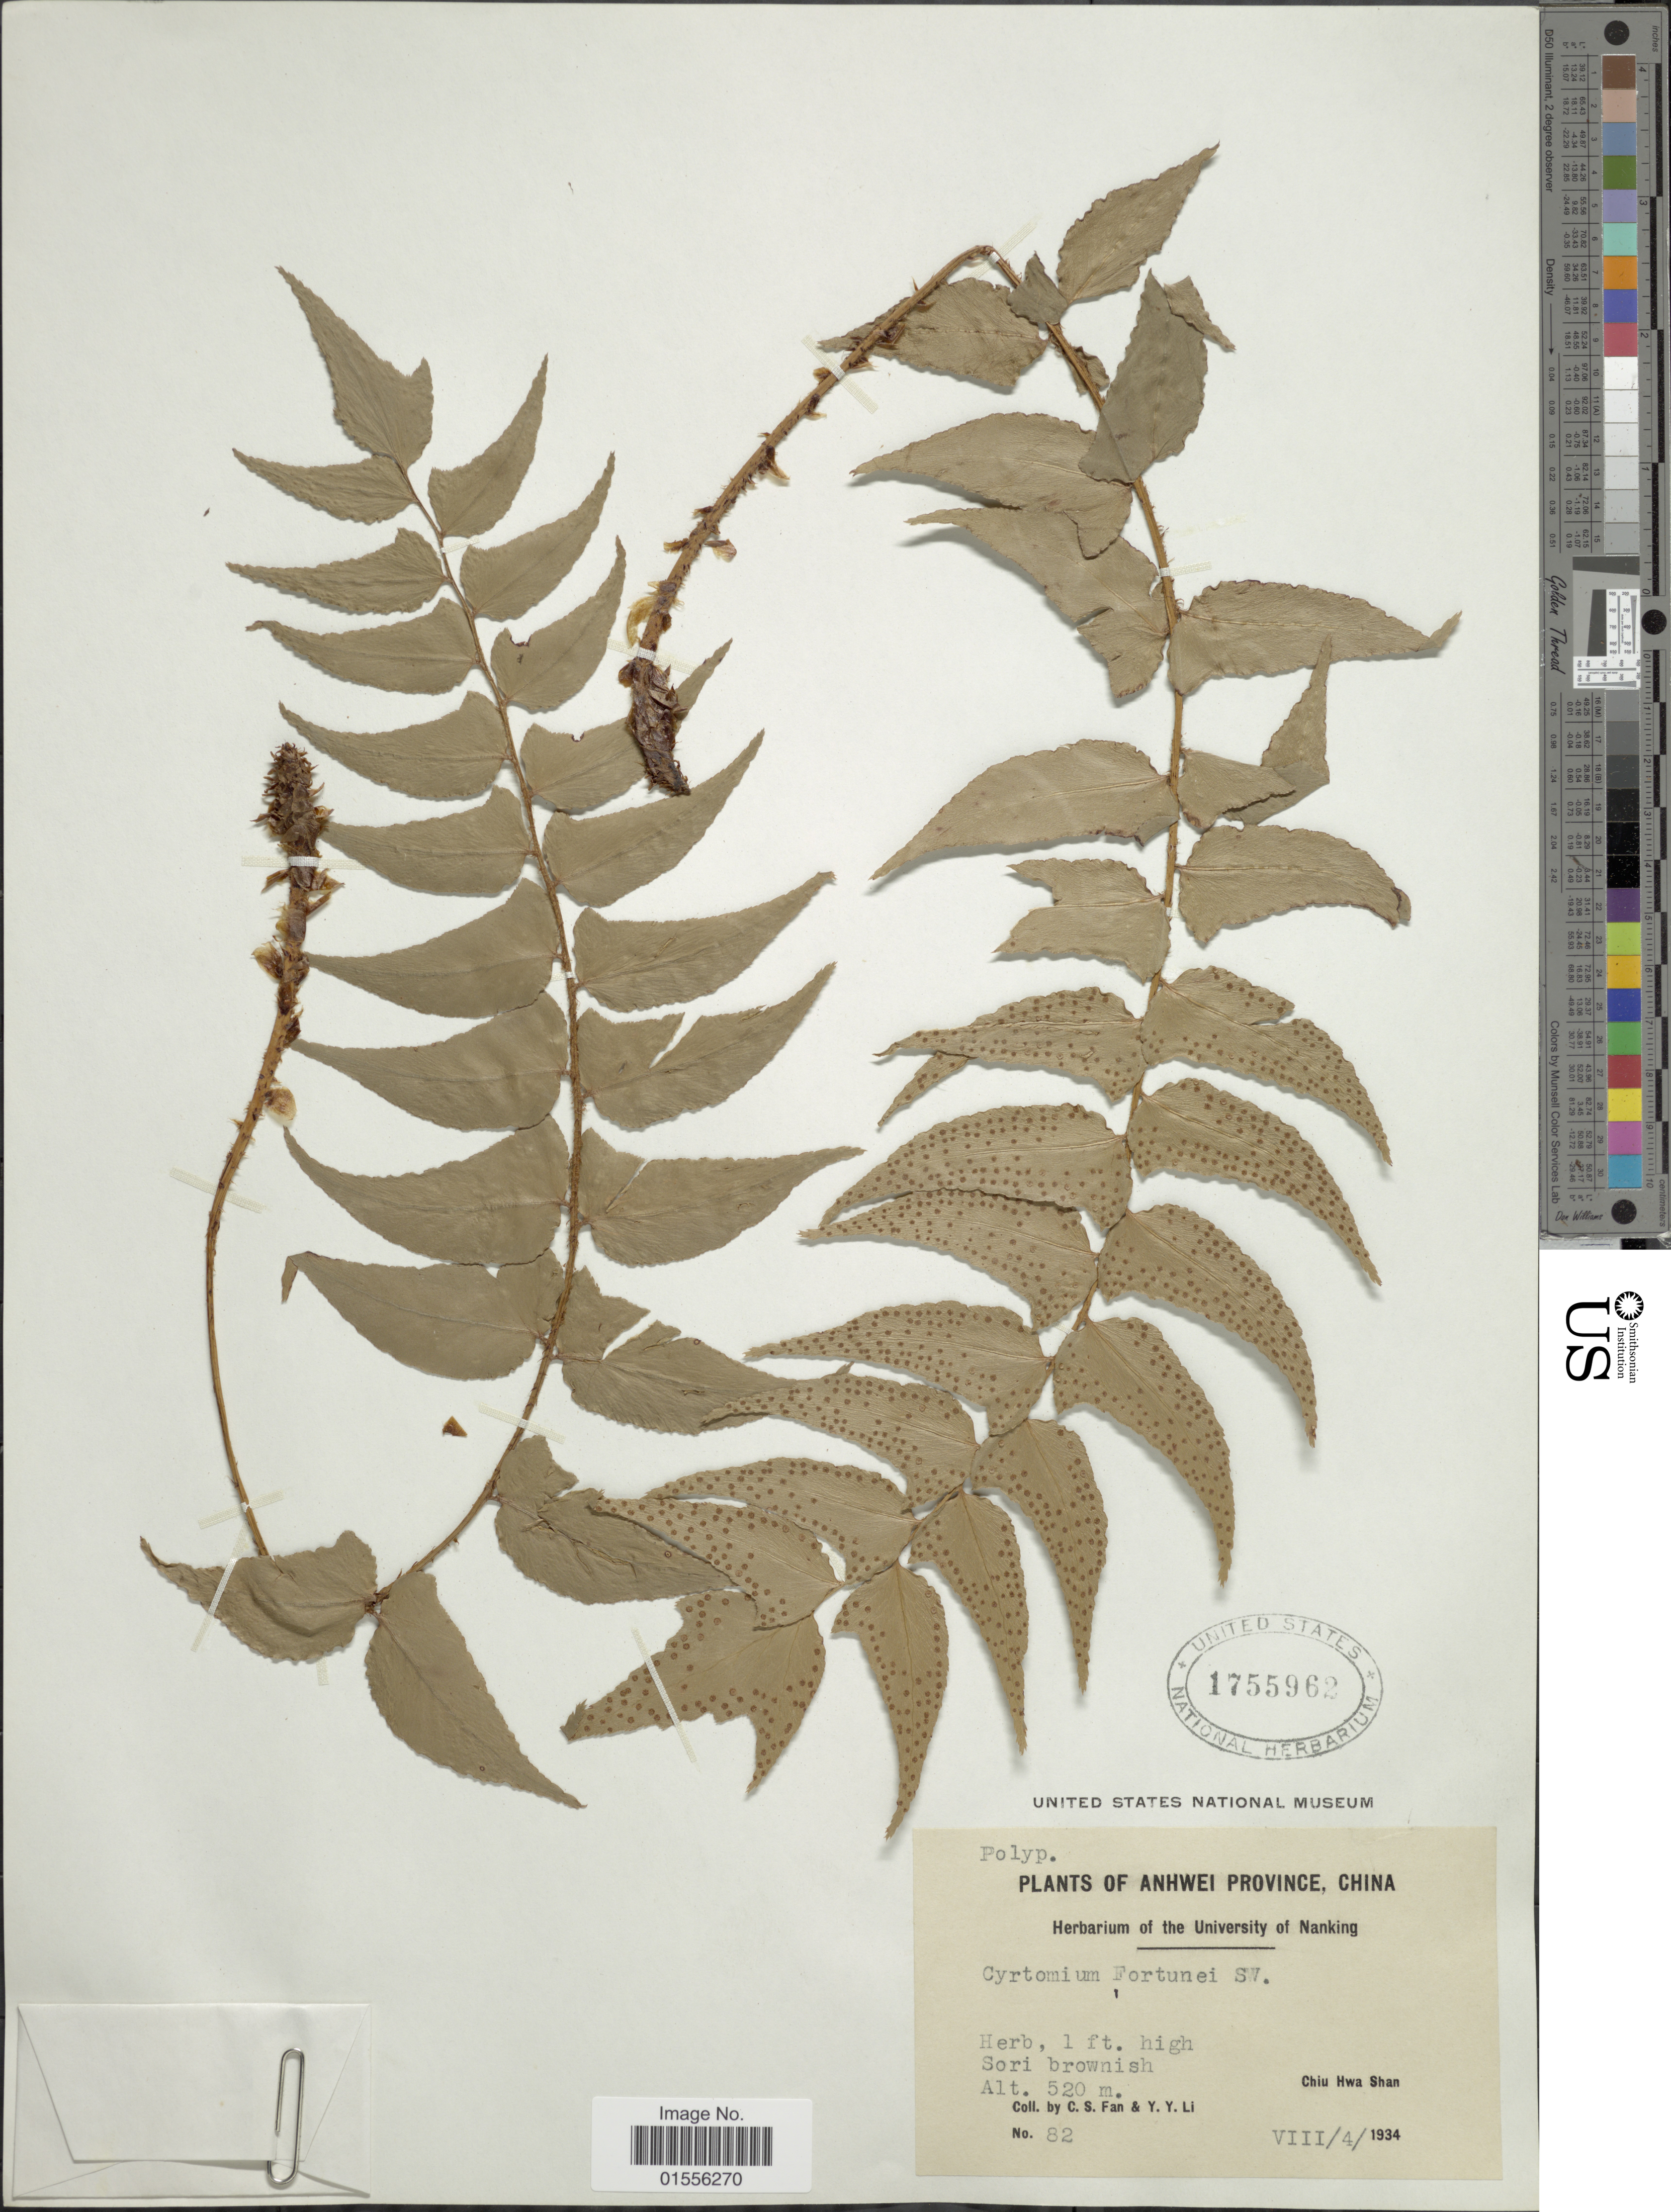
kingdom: Plantae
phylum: Tracheophyta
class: Polypodiopsida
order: Polypodiales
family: Dryopteridaceae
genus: Cyrtomium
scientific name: Cyrtomium fortunei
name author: J. Sm.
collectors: C. S. Fan & Y. Y. Li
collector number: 82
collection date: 1934-08-04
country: China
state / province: Anhui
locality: Anhwei Province, Chiu Hwa Shan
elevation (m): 520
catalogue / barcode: US 1755962